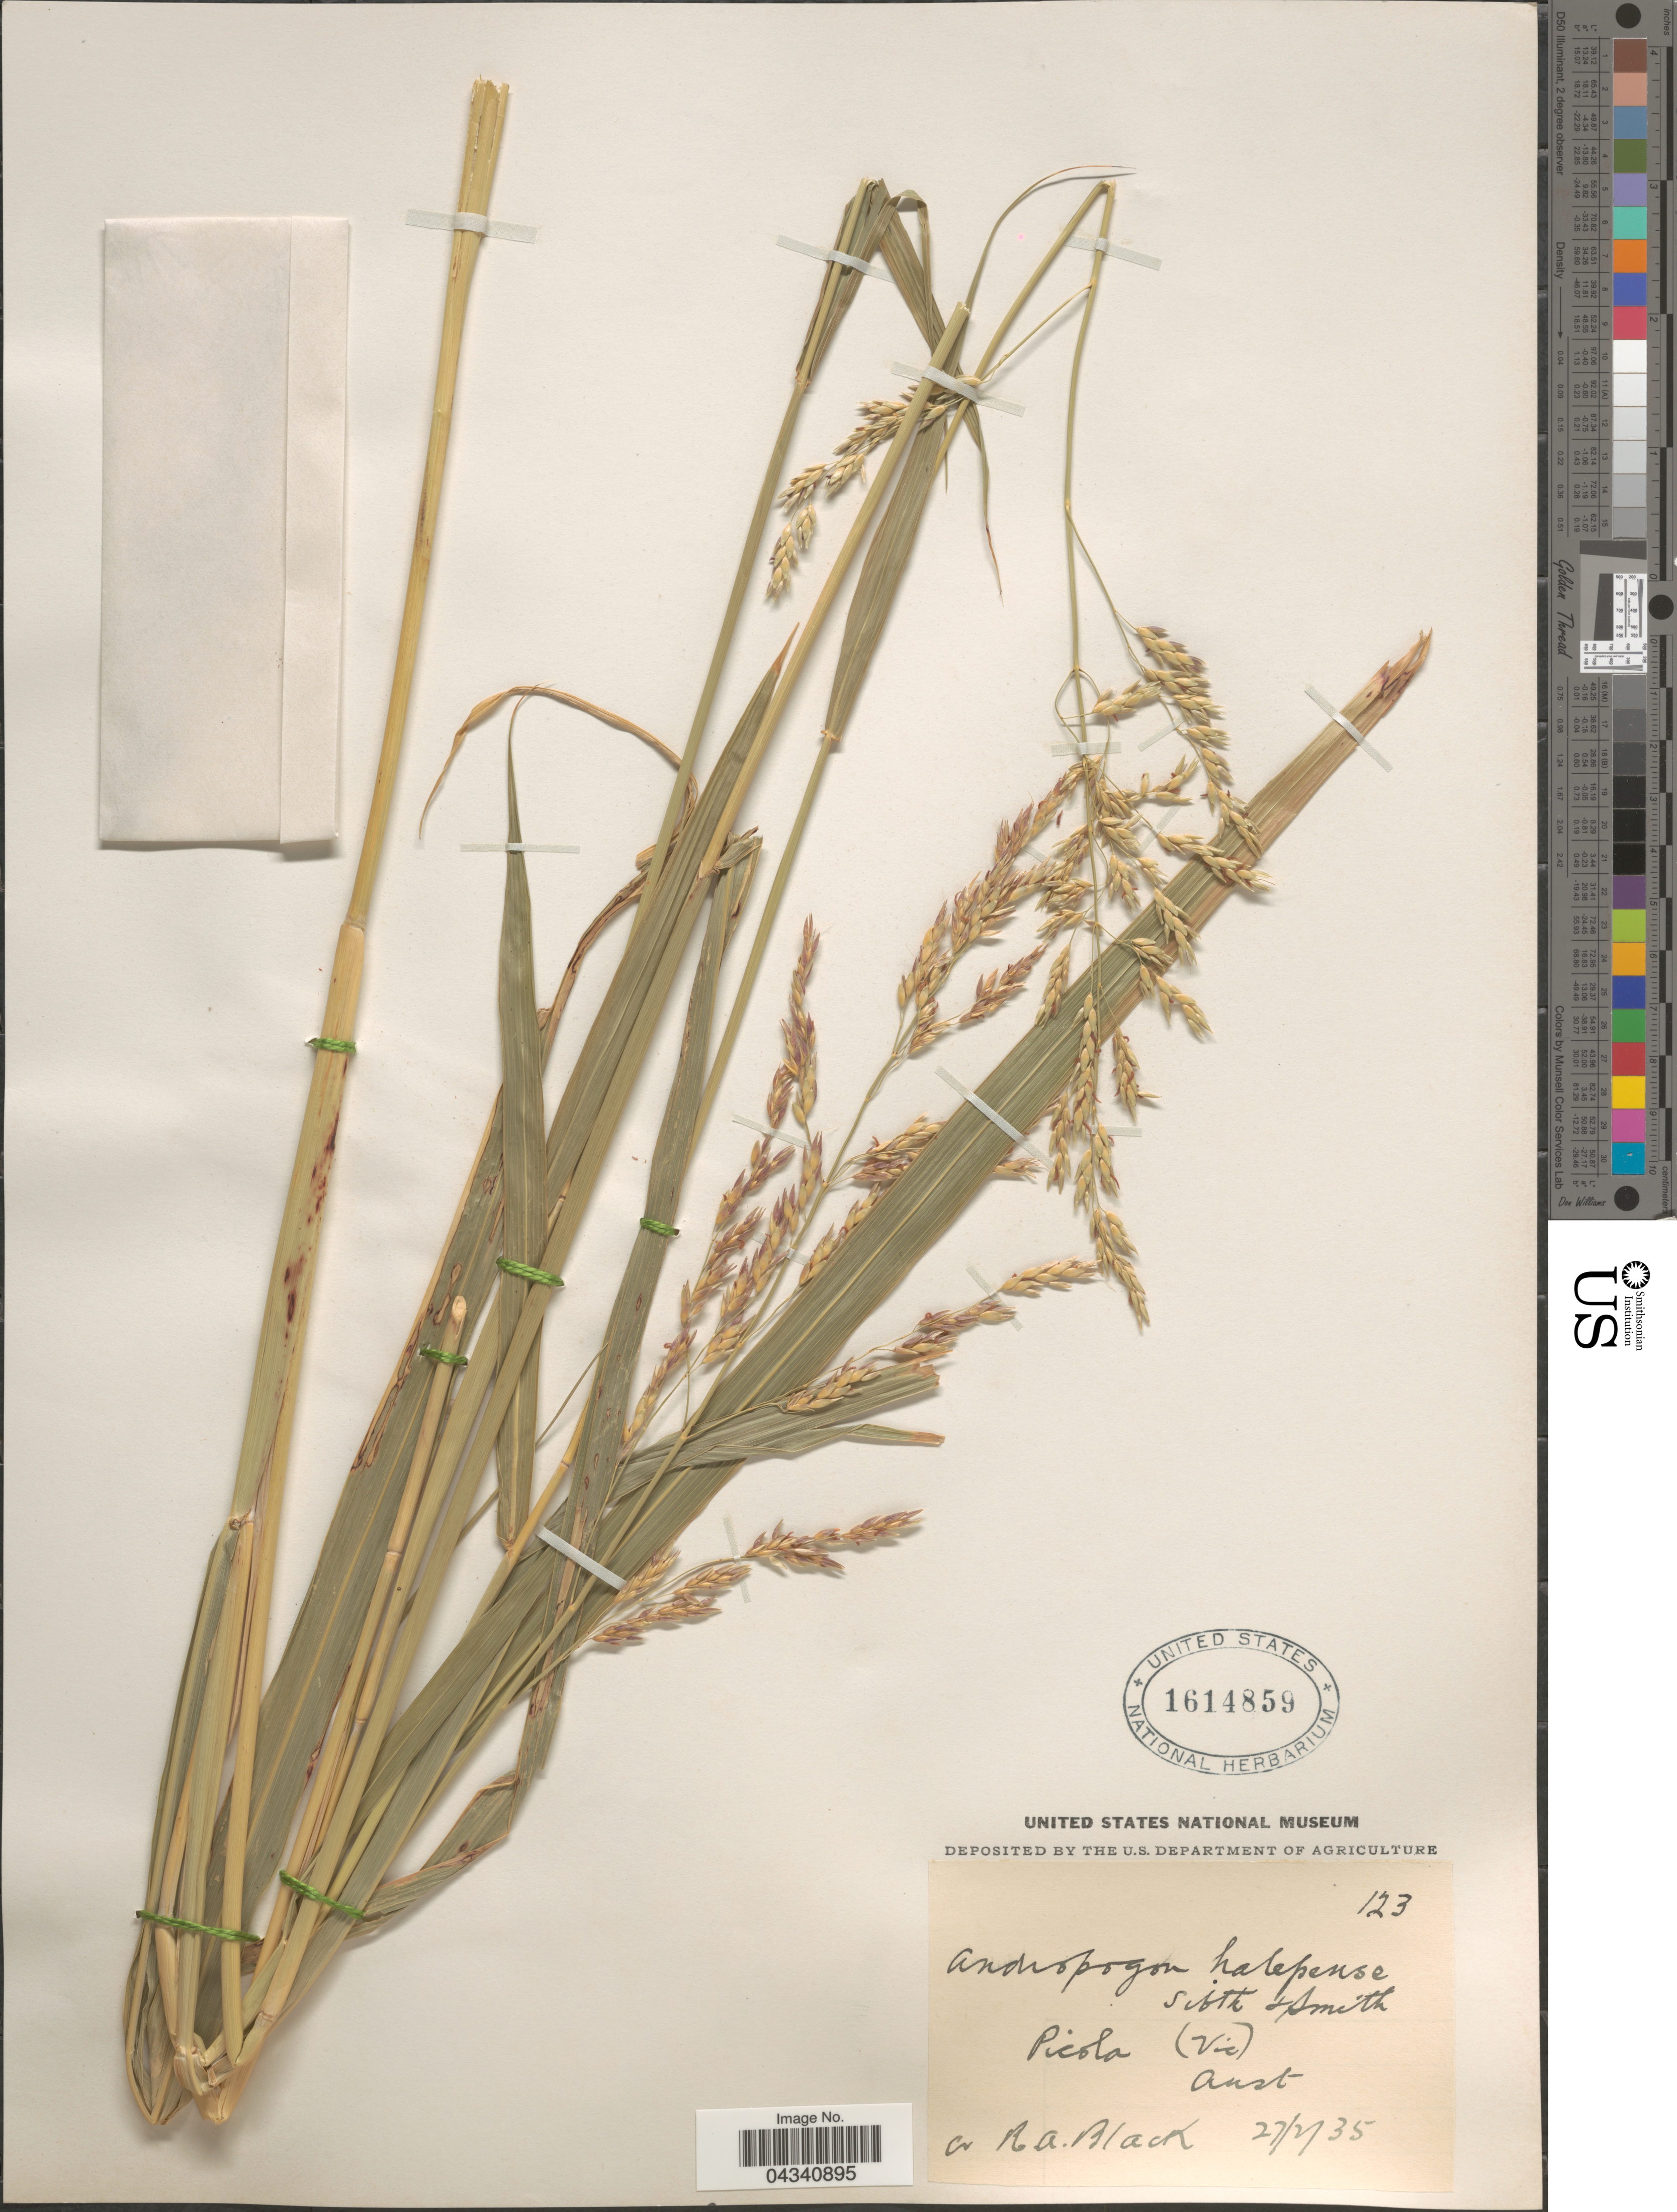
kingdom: Plantae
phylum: Tracheophyta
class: Liliopsida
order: Poales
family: Poaceae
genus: Sorghum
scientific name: Sorghum halepense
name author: (L.) Pers.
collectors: R. A. Black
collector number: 123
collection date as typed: Transcribed d/m/y: 27/2/35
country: Australia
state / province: Victoria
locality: Picola (Vic).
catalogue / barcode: US 1614859